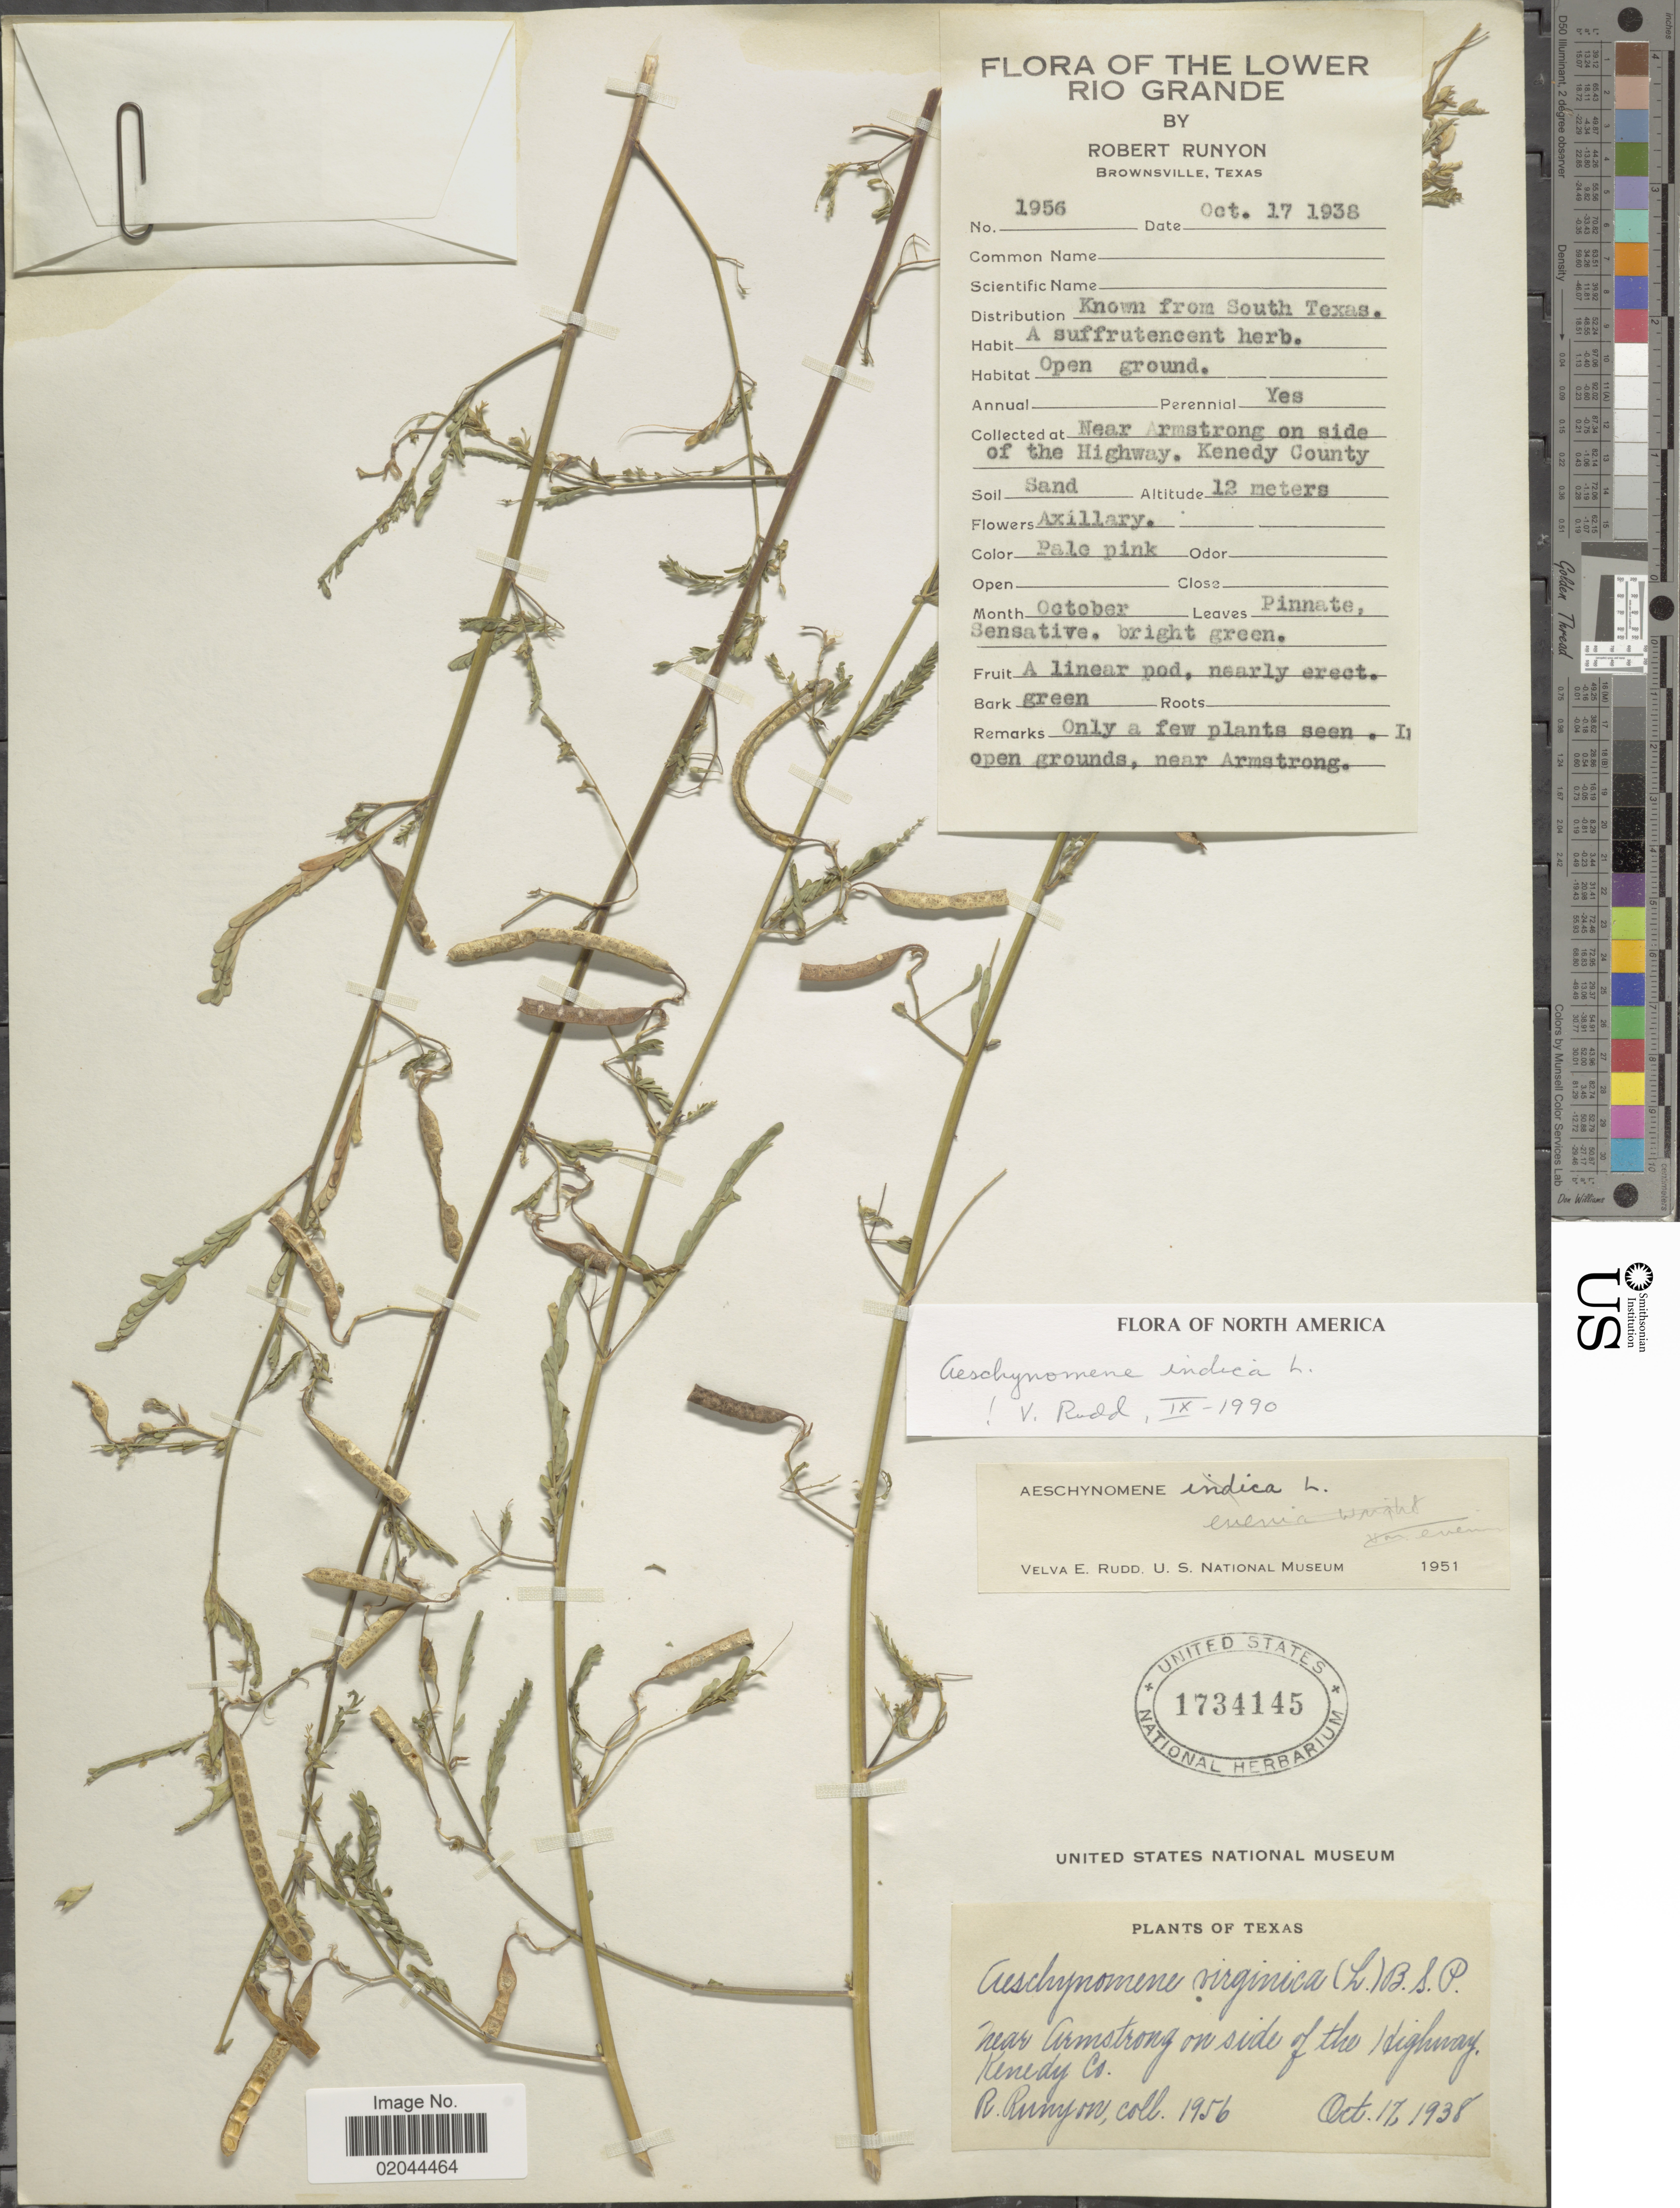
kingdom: Plantae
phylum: Tracheophyta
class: Magnoliopsida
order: Fabales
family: Fabaceae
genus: Aeschynomene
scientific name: Aeschynomene indica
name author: L.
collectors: R. Runyon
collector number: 1956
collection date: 1938-10-17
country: United States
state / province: Texas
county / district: Cameron County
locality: South of Armstrong on side of the Highway 96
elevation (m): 12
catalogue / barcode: US 1734145